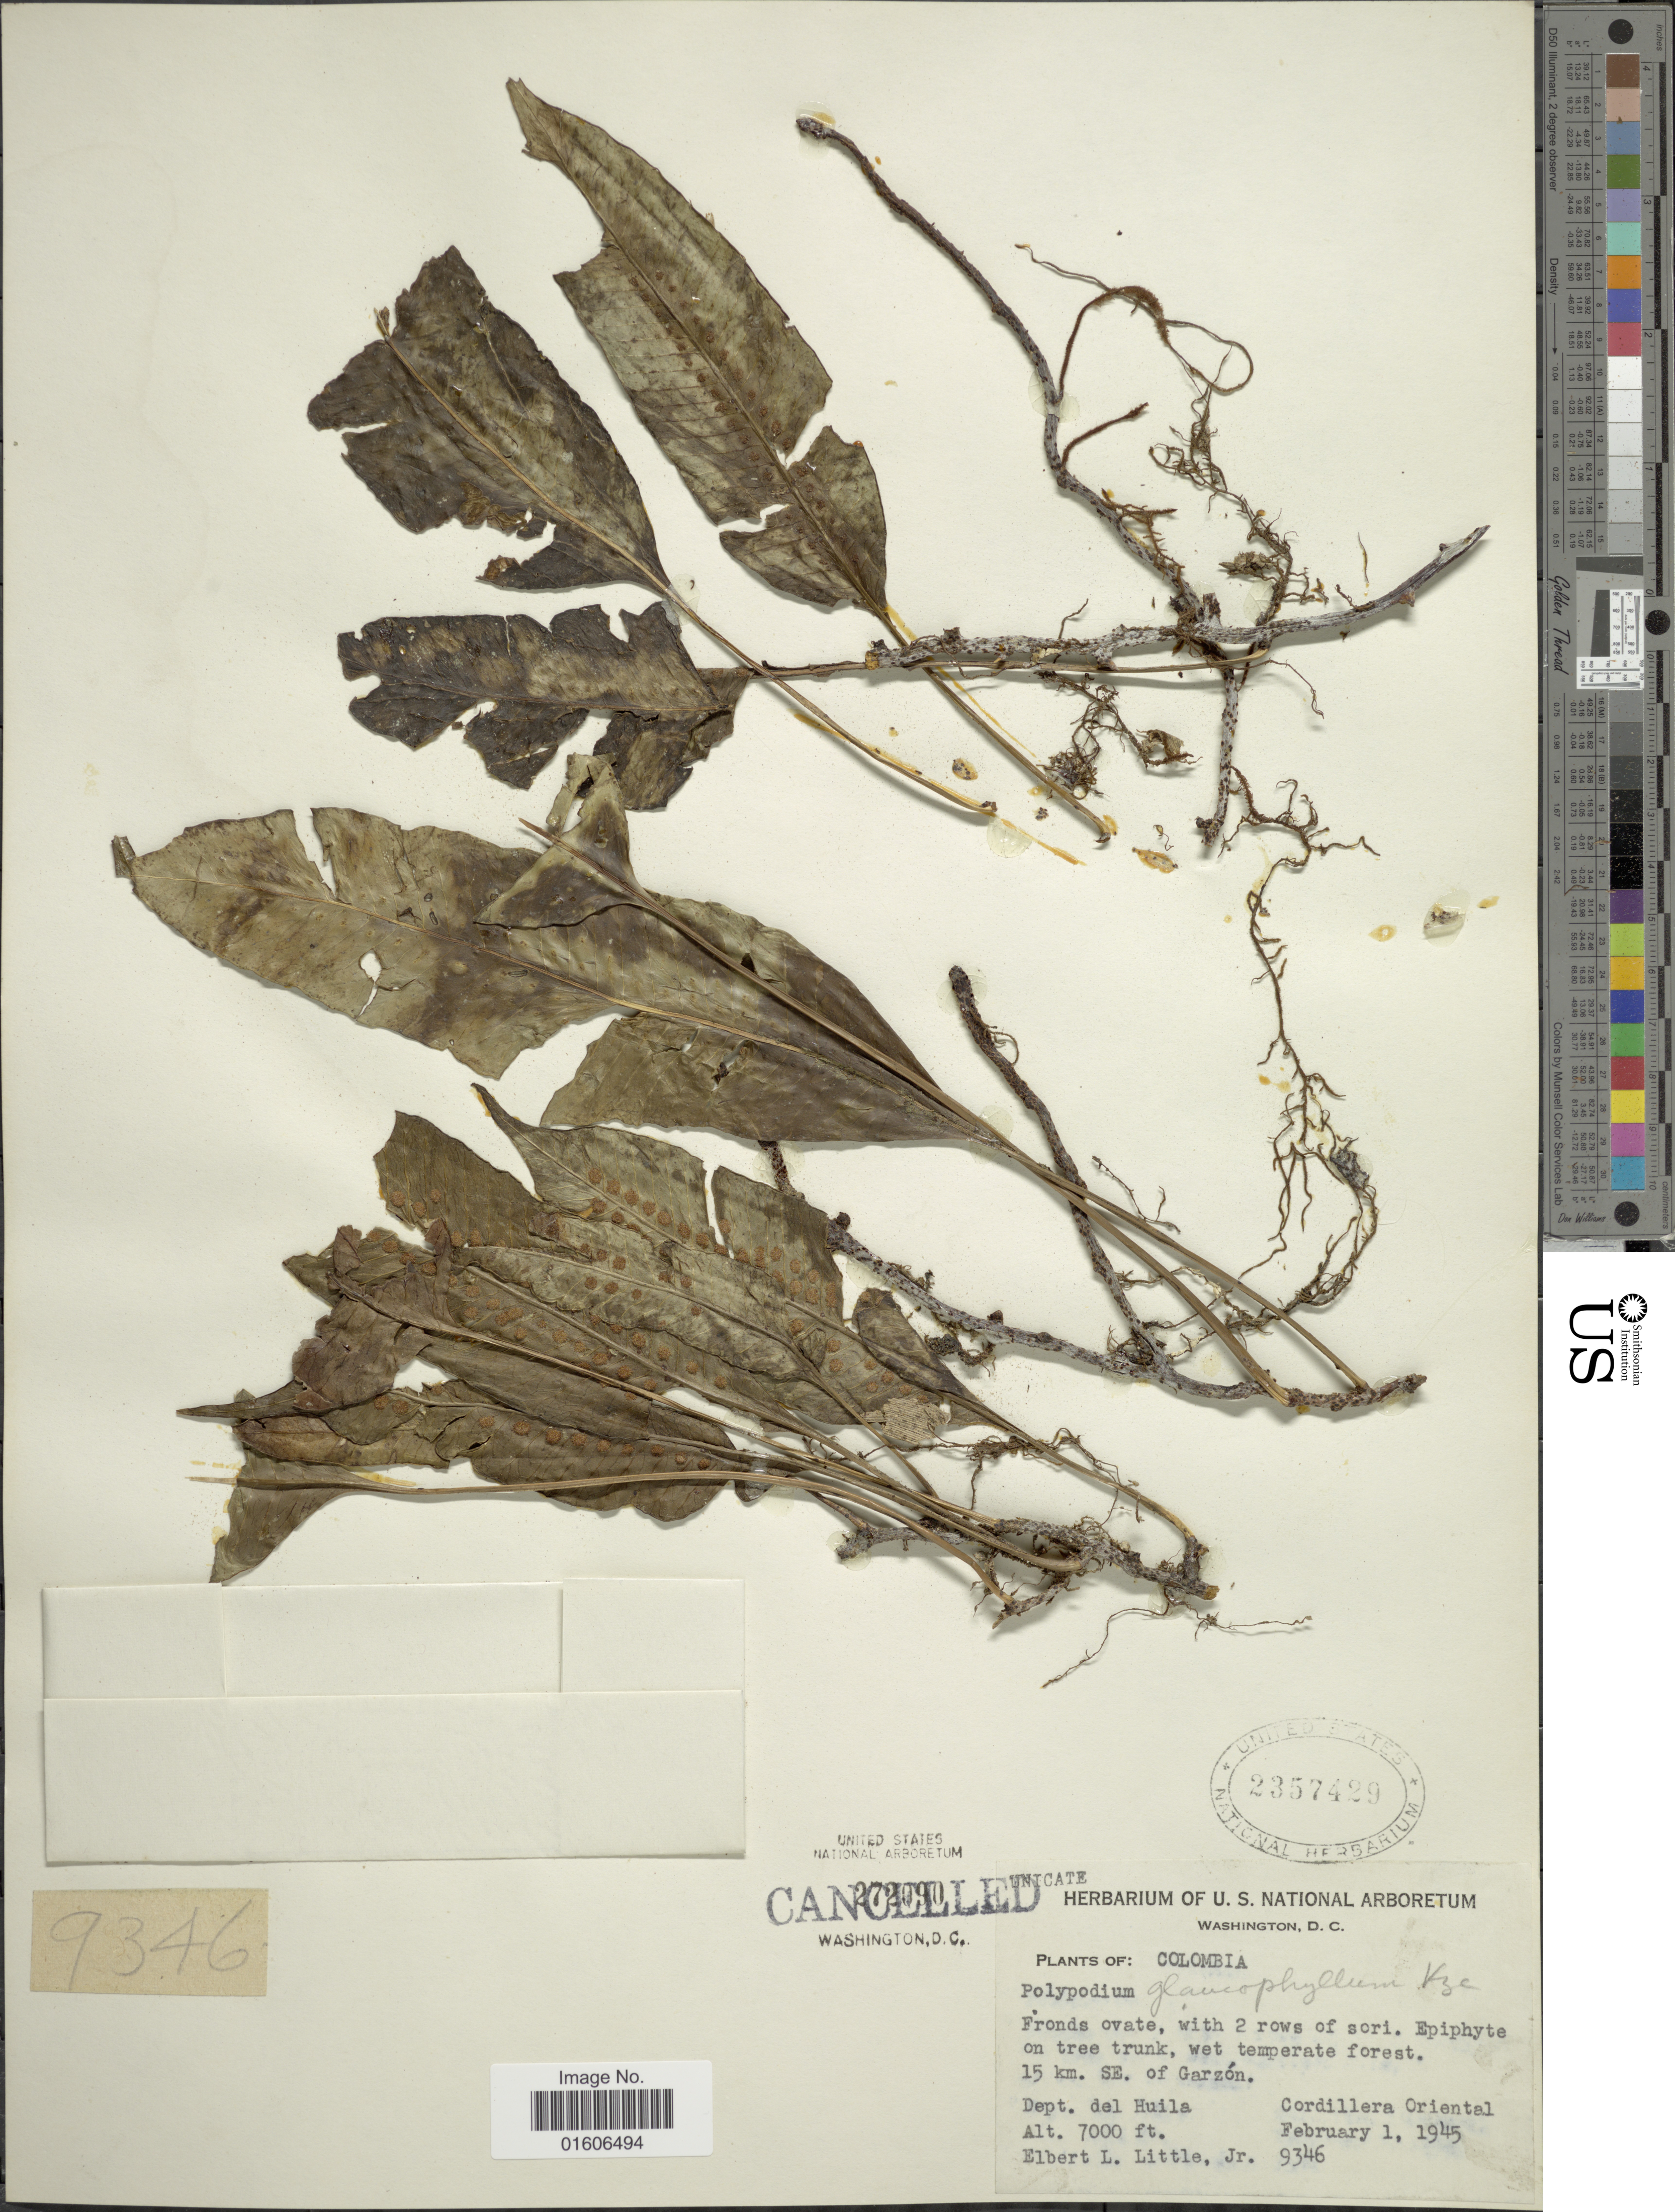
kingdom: Plantae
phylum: Tracheophyta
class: Polypodiopsida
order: Polypodiales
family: Polypodiaceae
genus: Serpocaulon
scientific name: Serpocaulon levigatum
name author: (Cav.) A.R. Sm.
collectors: E. L. Little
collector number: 9346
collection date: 1945-02-01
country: Colombia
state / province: Huila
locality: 15 km. SE. of Garzón. Dept. del Huila. Cordillera Oriental.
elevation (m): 2134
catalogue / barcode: US 2357429